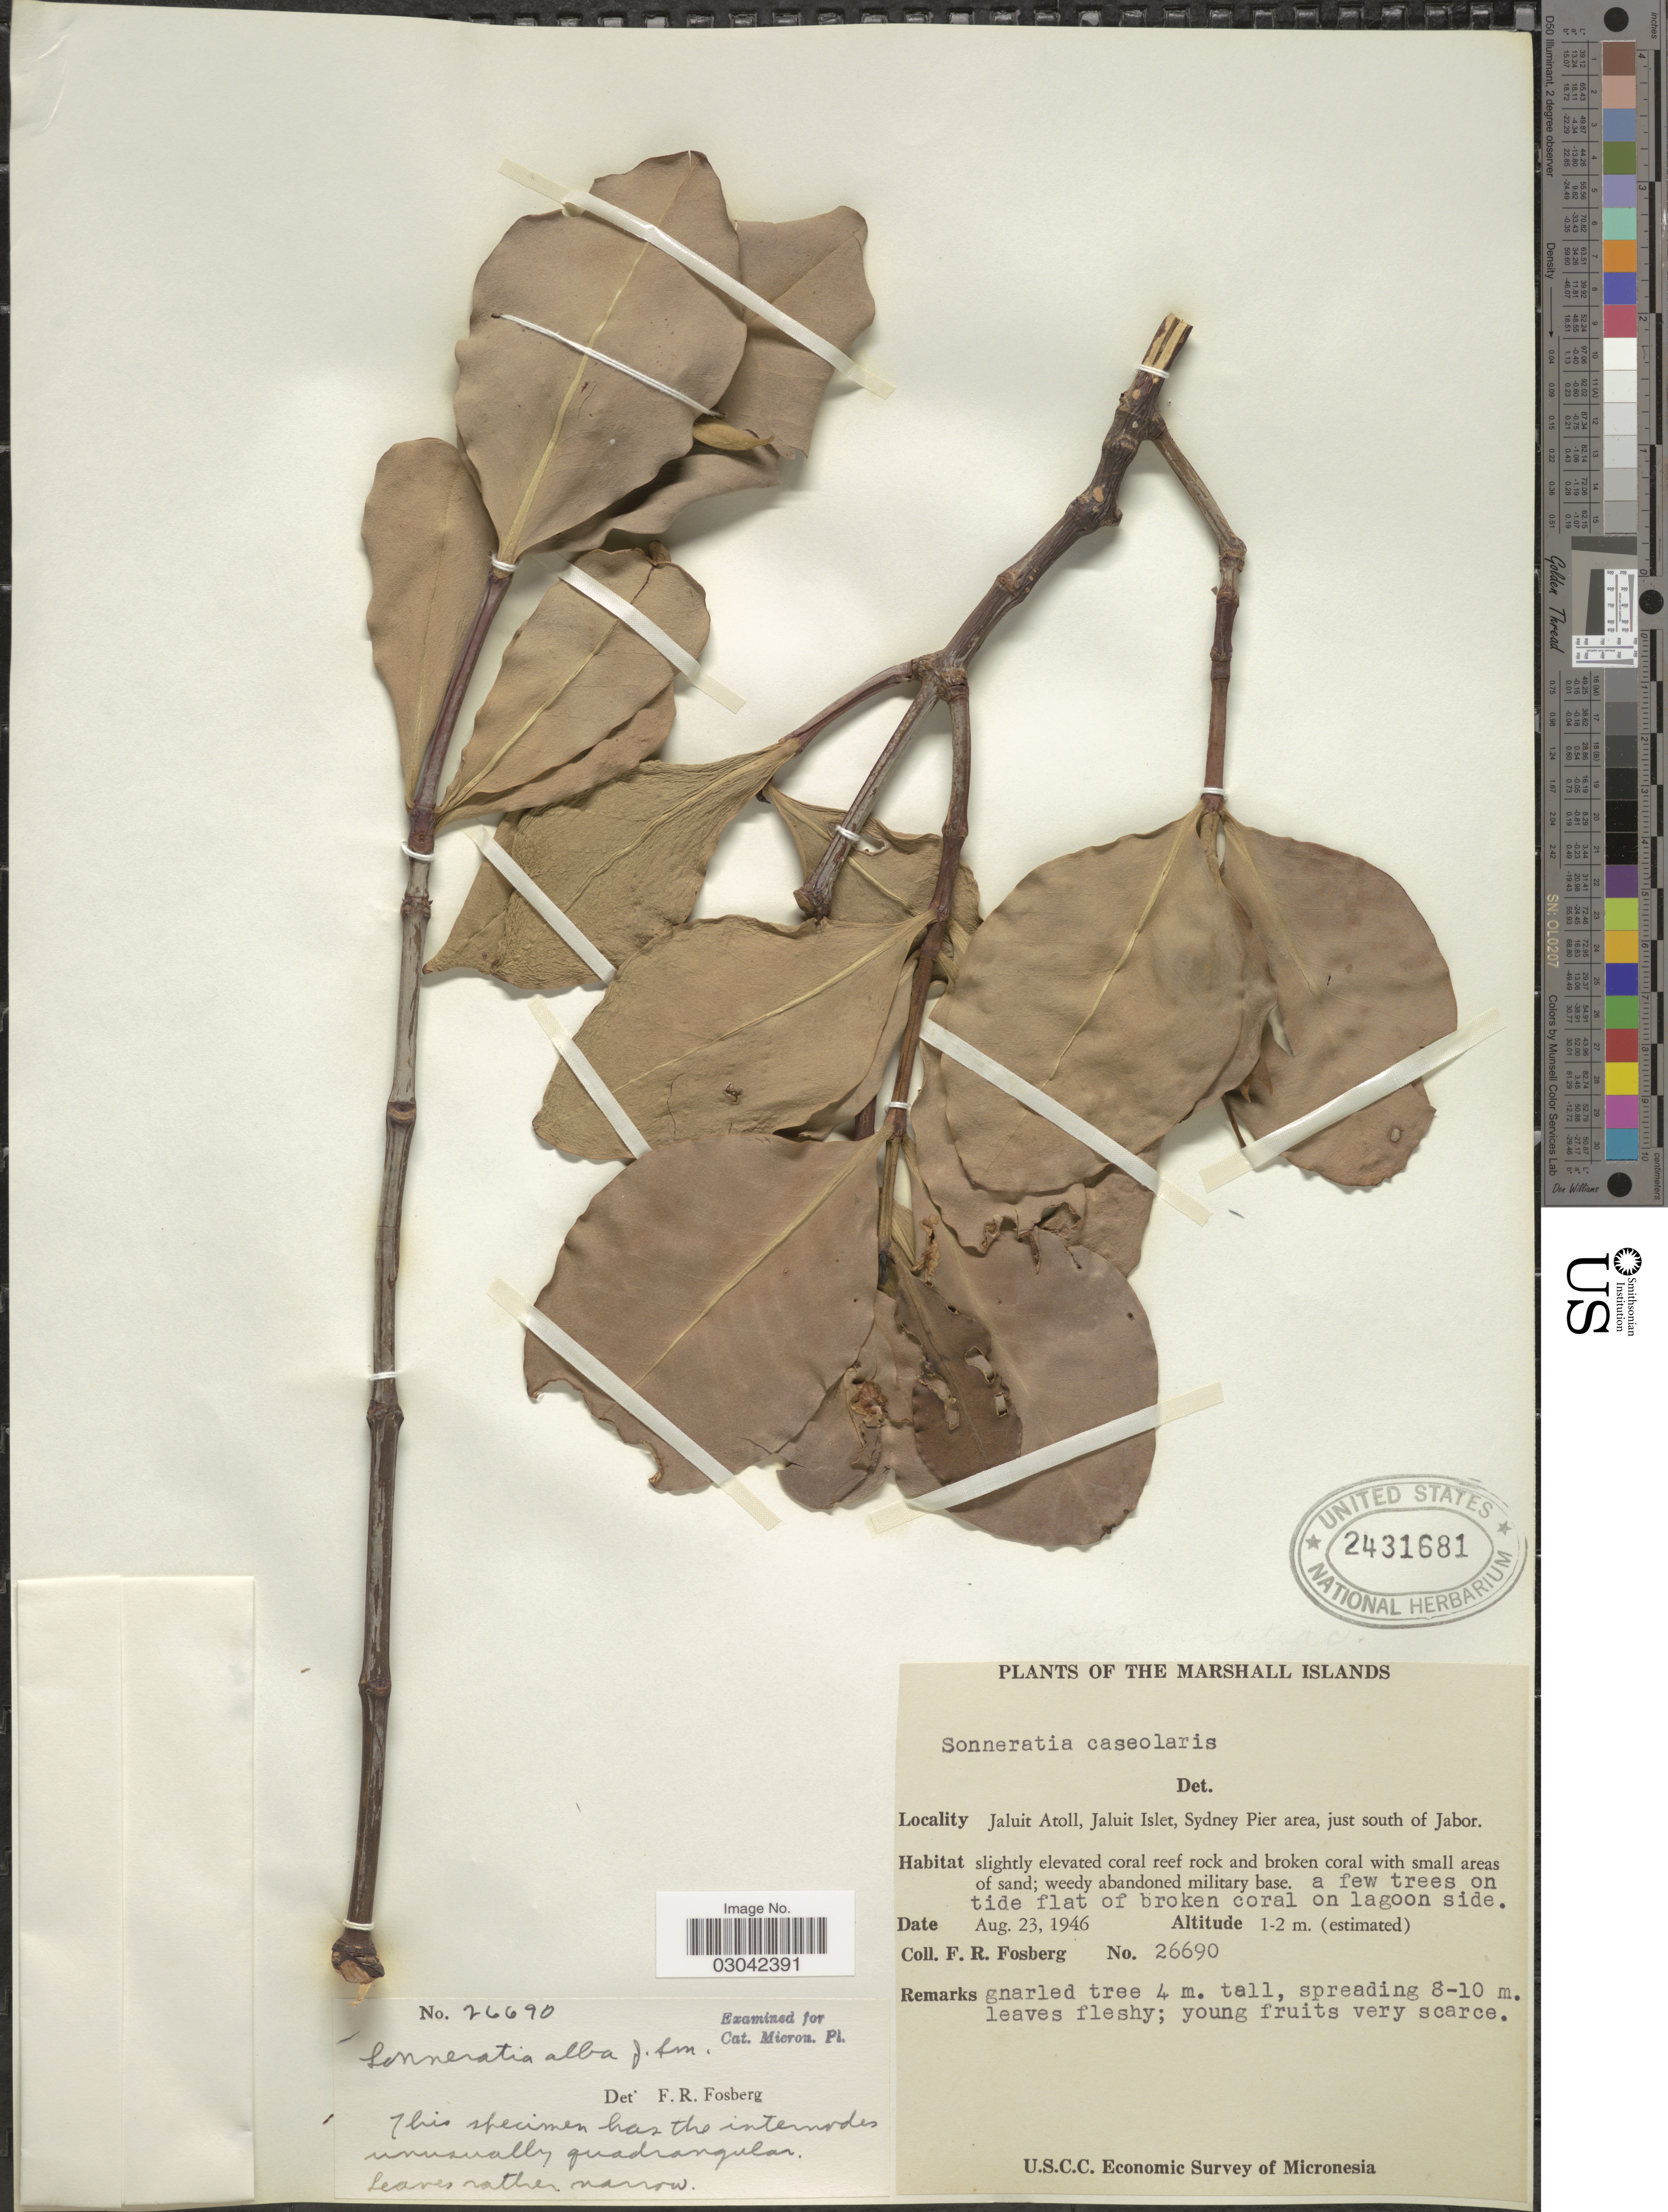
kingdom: Plantae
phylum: Tracheophyta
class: Magnoliopsida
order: Myrtales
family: Lythraceae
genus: Sonneratia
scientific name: Sonneratia alba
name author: Sm.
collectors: F. R. Fosberg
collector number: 26690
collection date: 1946-08-23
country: Marshall Islands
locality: Marshall Islands. Jaluit Atoll, Jaluit Islet, Sydney Pier area, just south of Jabor.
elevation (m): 1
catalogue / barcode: US 2431681